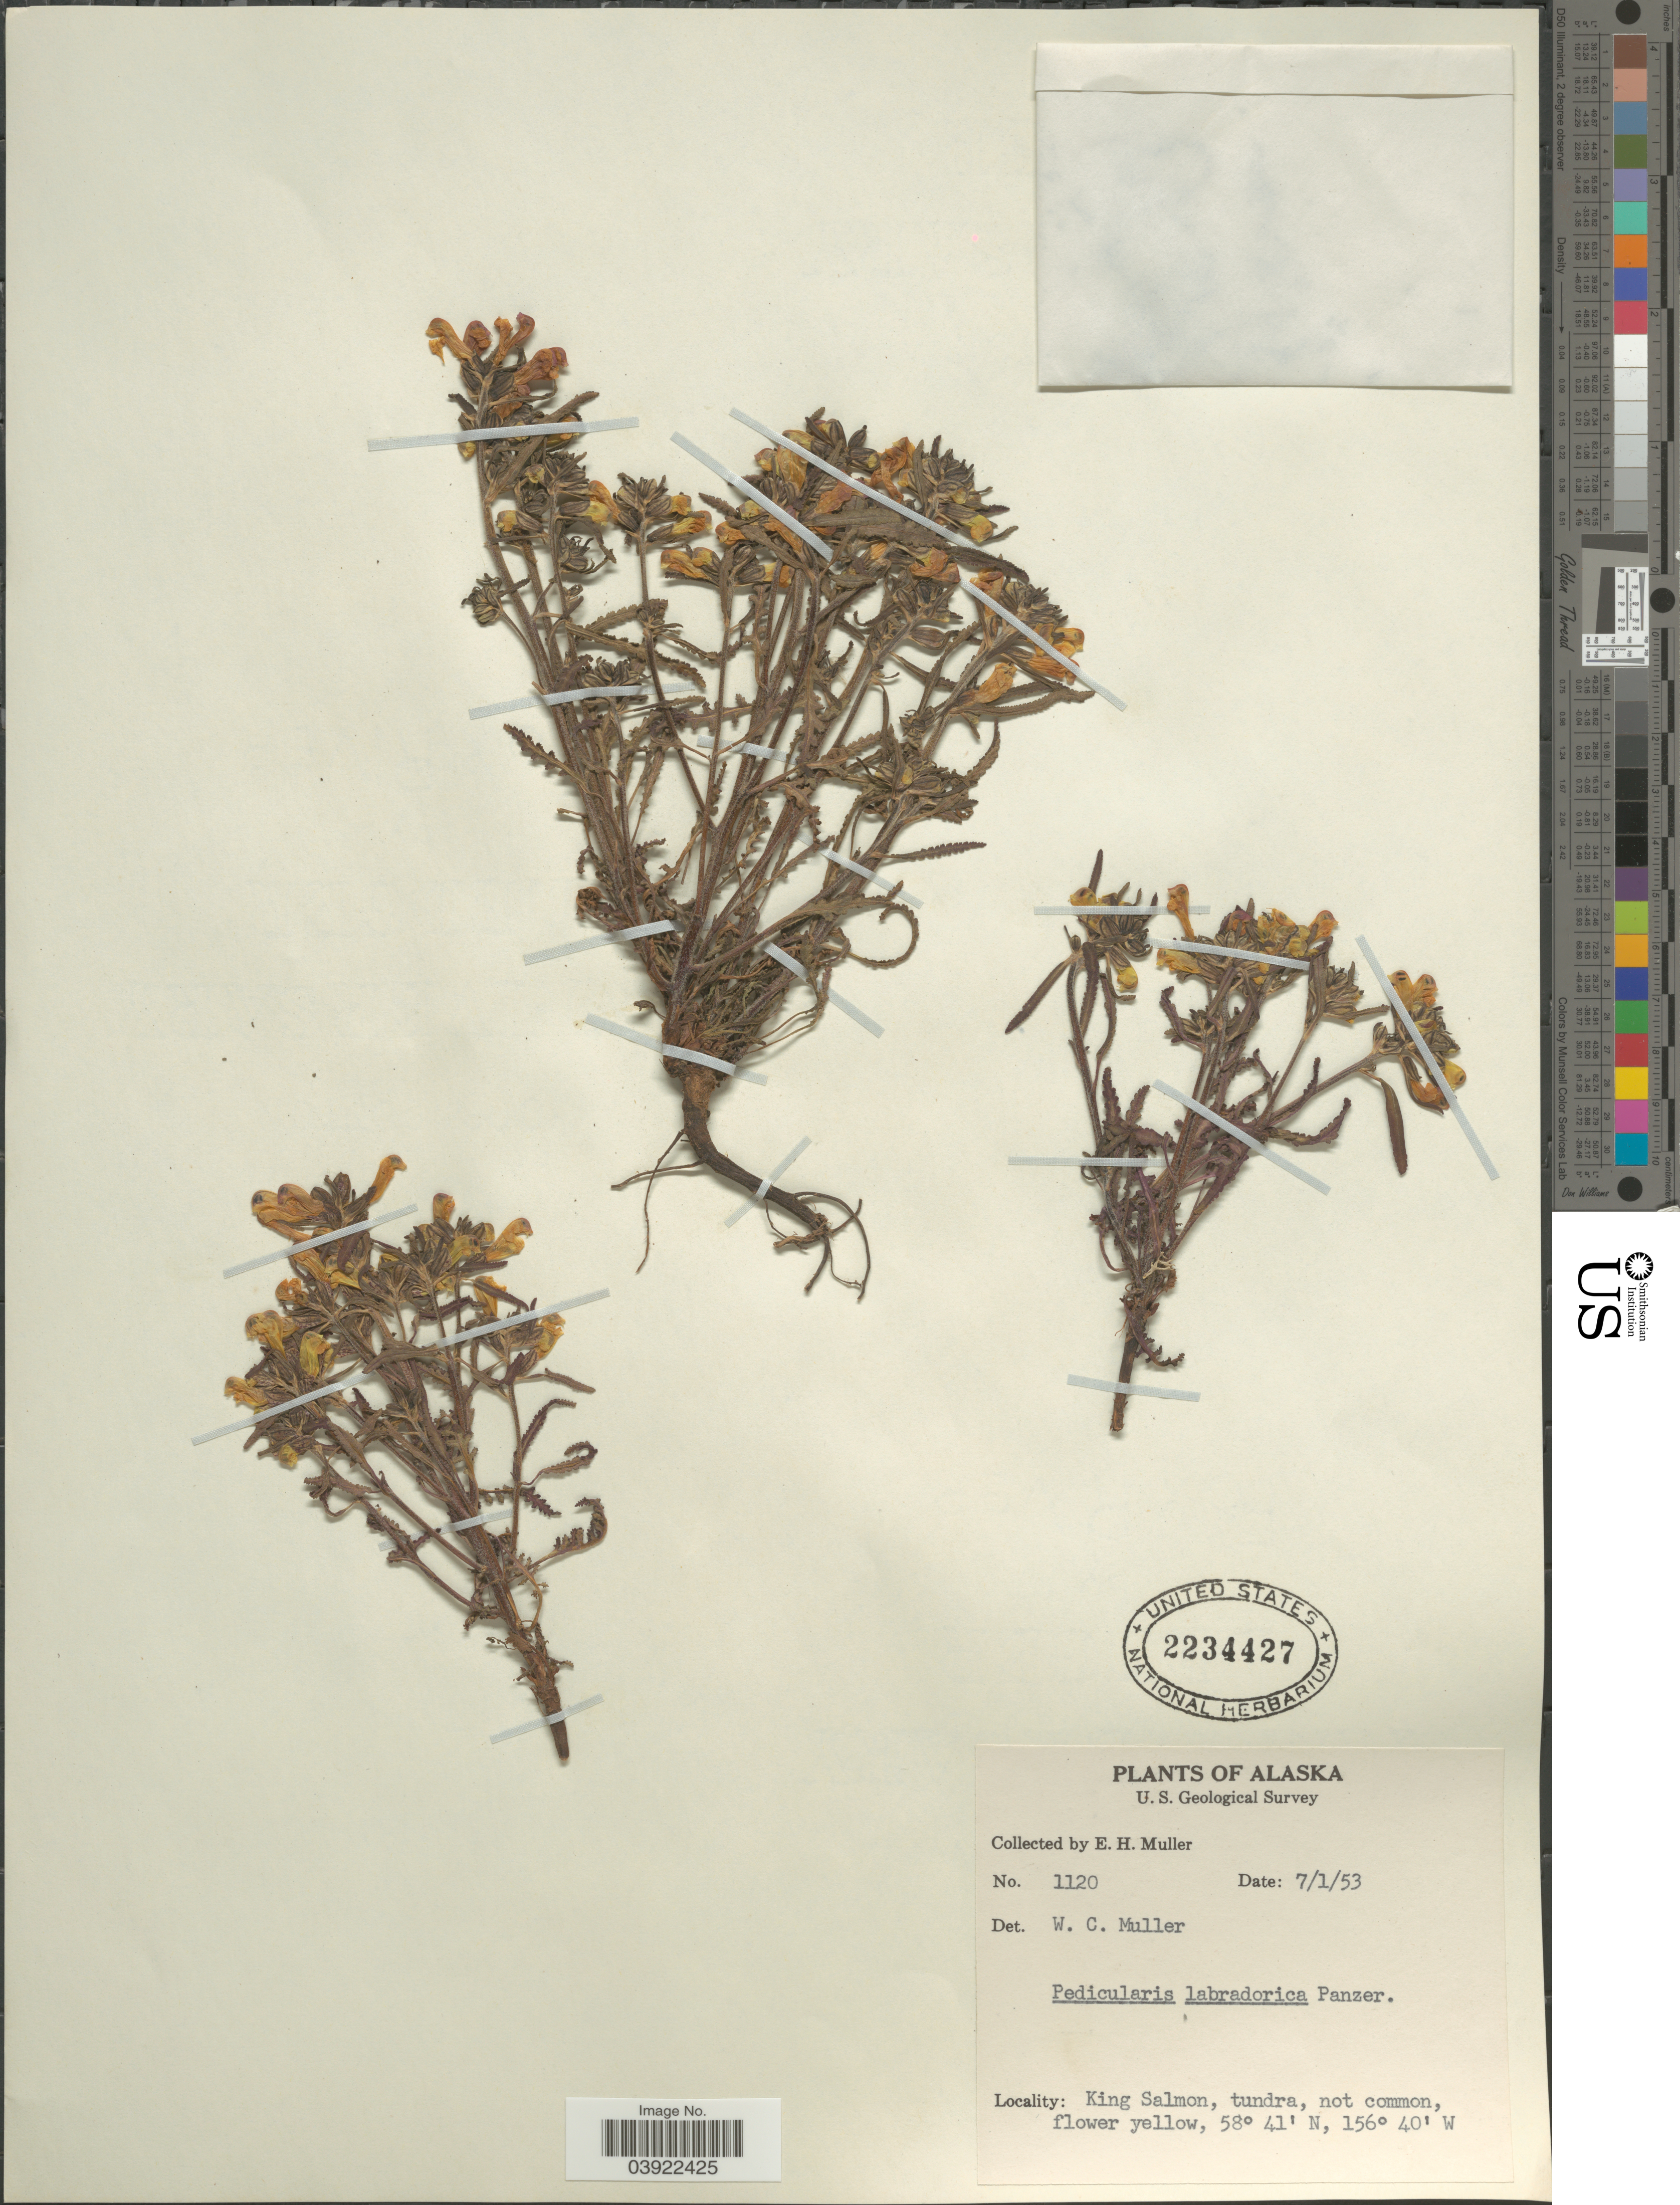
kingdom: Plantae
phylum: Tracheophyta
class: Magnoliopsida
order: Lamiales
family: Orobanchaceae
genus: Pedicularis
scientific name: Pedicularis labradorica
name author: Wirsing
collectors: E. H. Muller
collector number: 1120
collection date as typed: Transcribed d/m/y: 1/7/53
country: United States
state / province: Alaska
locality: King Salmon.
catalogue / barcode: US 2234427